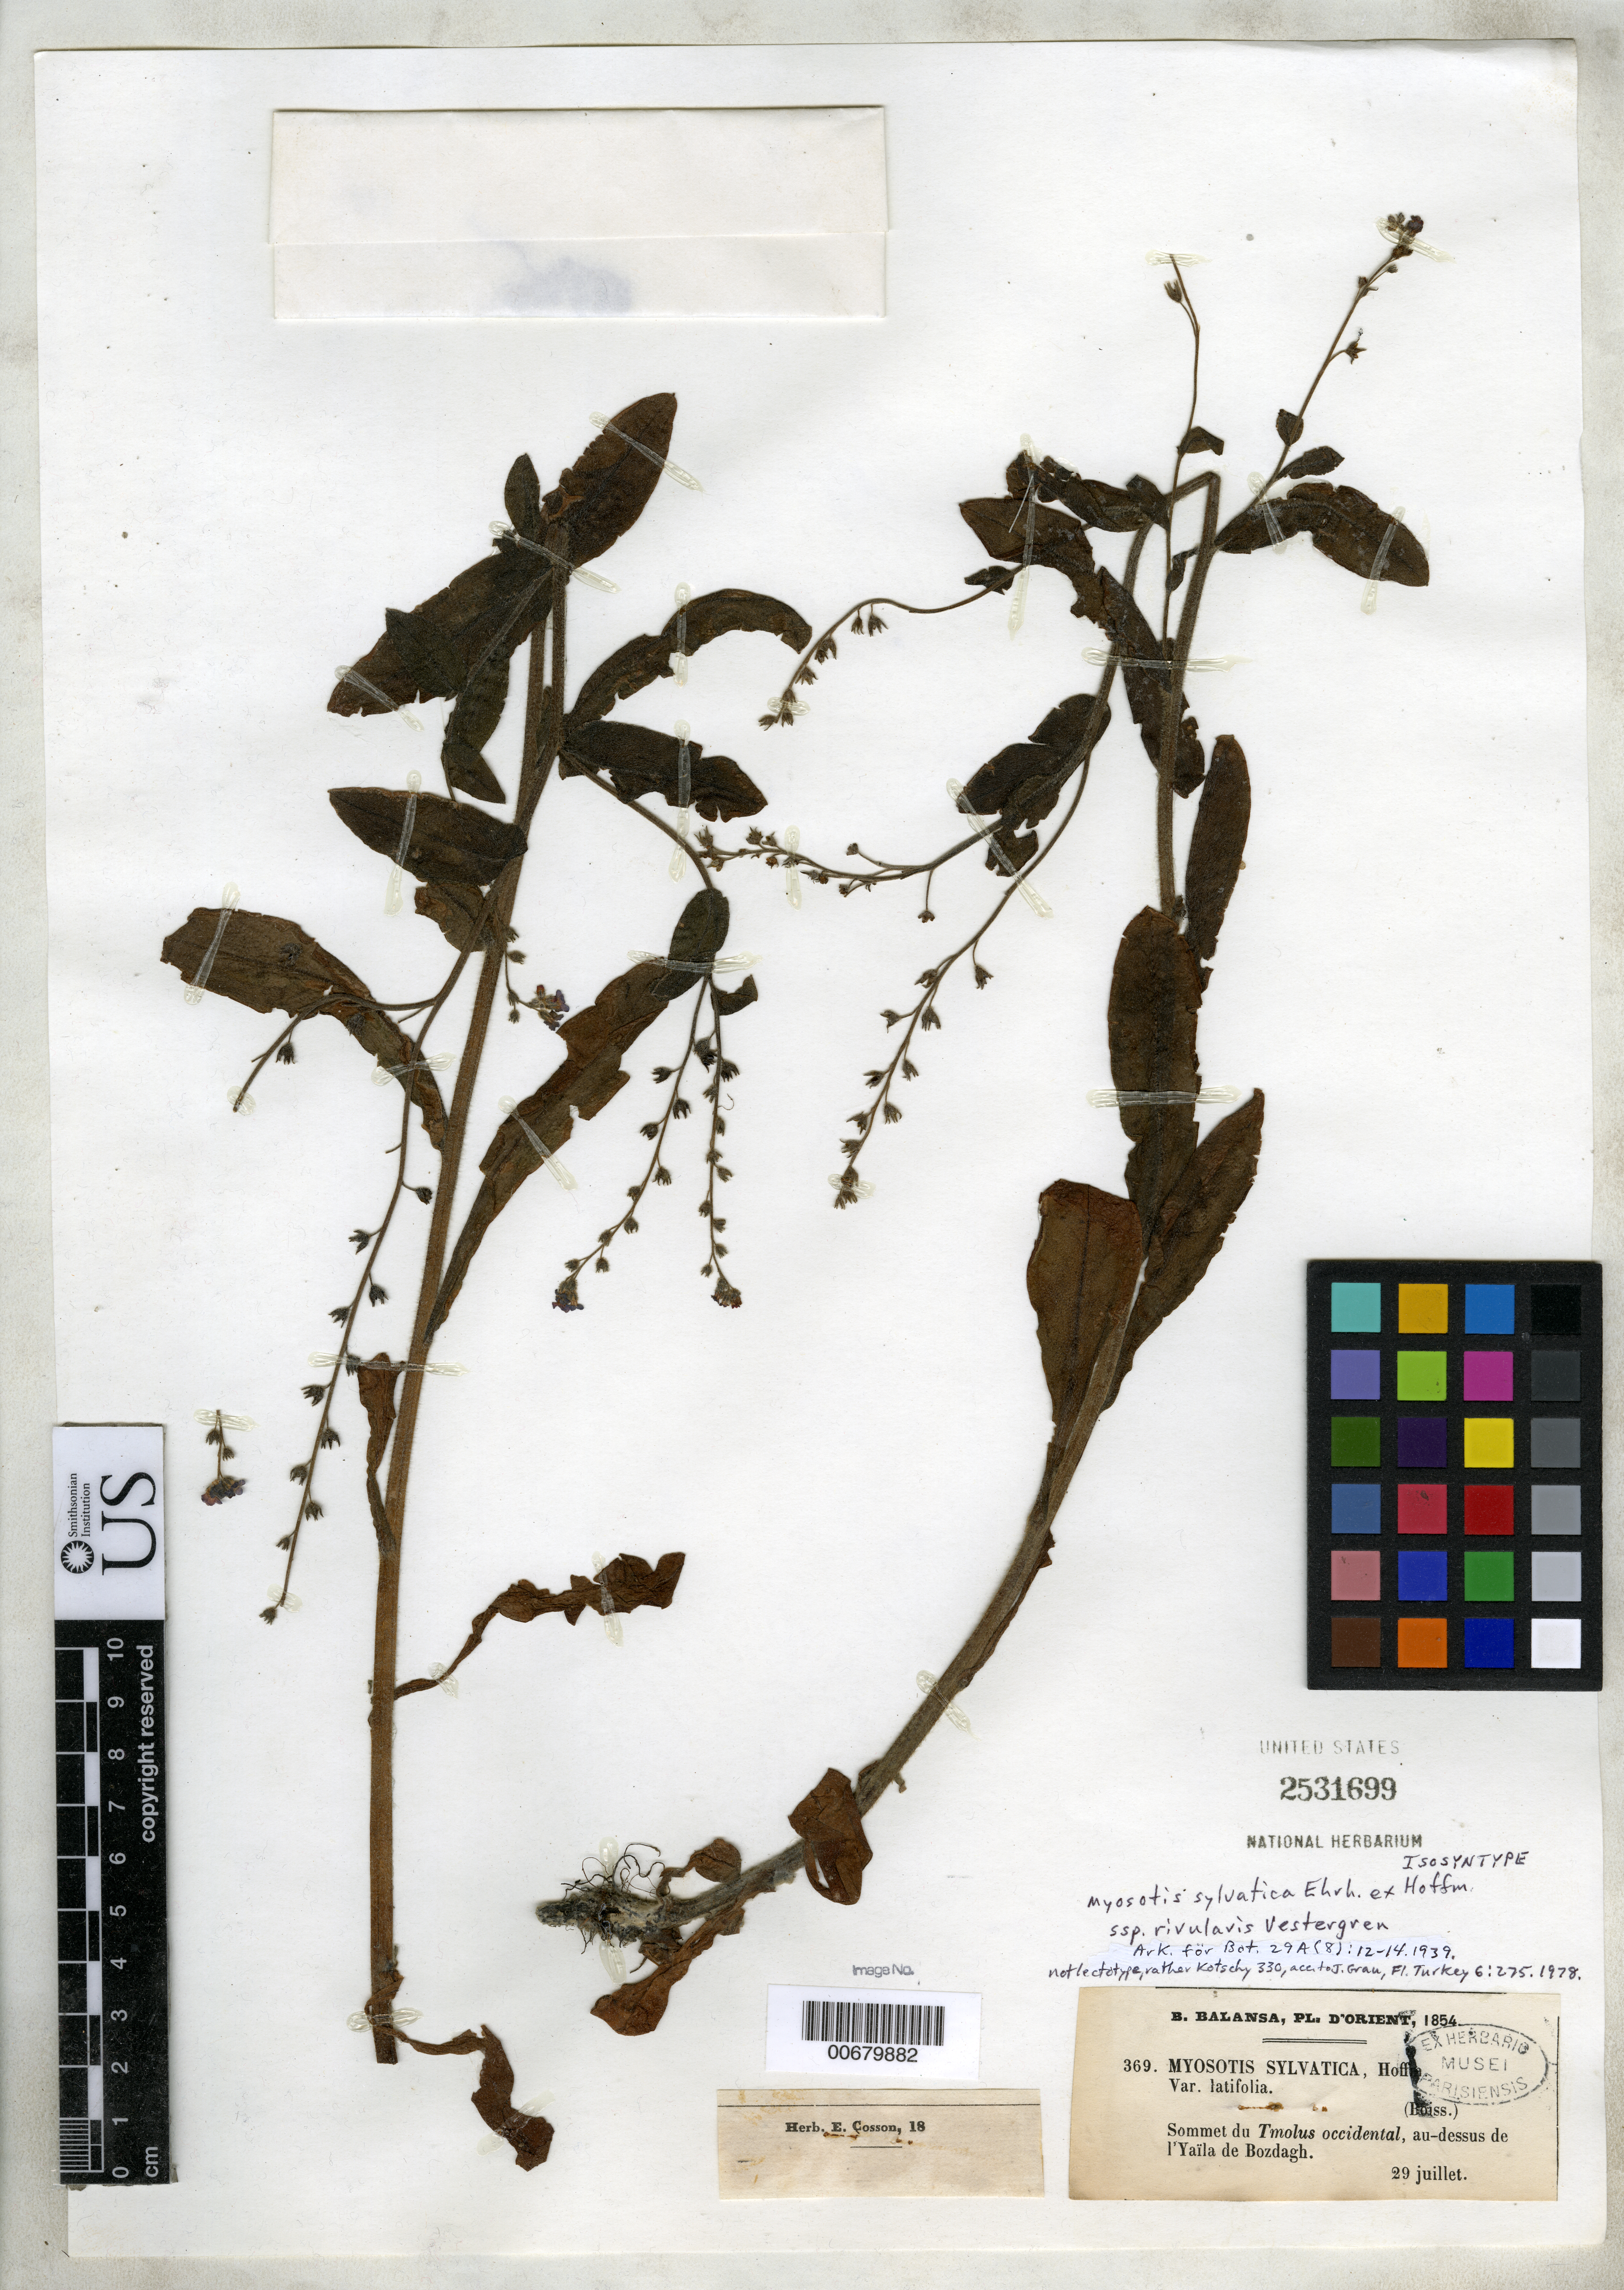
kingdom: Plantae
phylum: Tracheophyta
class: Magnoliopsida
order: Boraginales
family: Boraginaceae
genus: Myosotis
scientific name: Myosotis sylvatica subsp. rivularis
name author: Vestergren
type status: Isosyntype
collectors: B. Balansa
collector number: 369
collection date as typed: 29 Jul 1854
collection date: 1854-07-29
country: Turkey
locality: Sommet du Tmolus occidental, au-dessus de Yaila de Bozdagh.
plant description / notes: not lectotype, rather Kotschy 330, acc. to J. Grau, Fl. Turkey 6:275. 1978.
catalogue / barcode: US 2531699